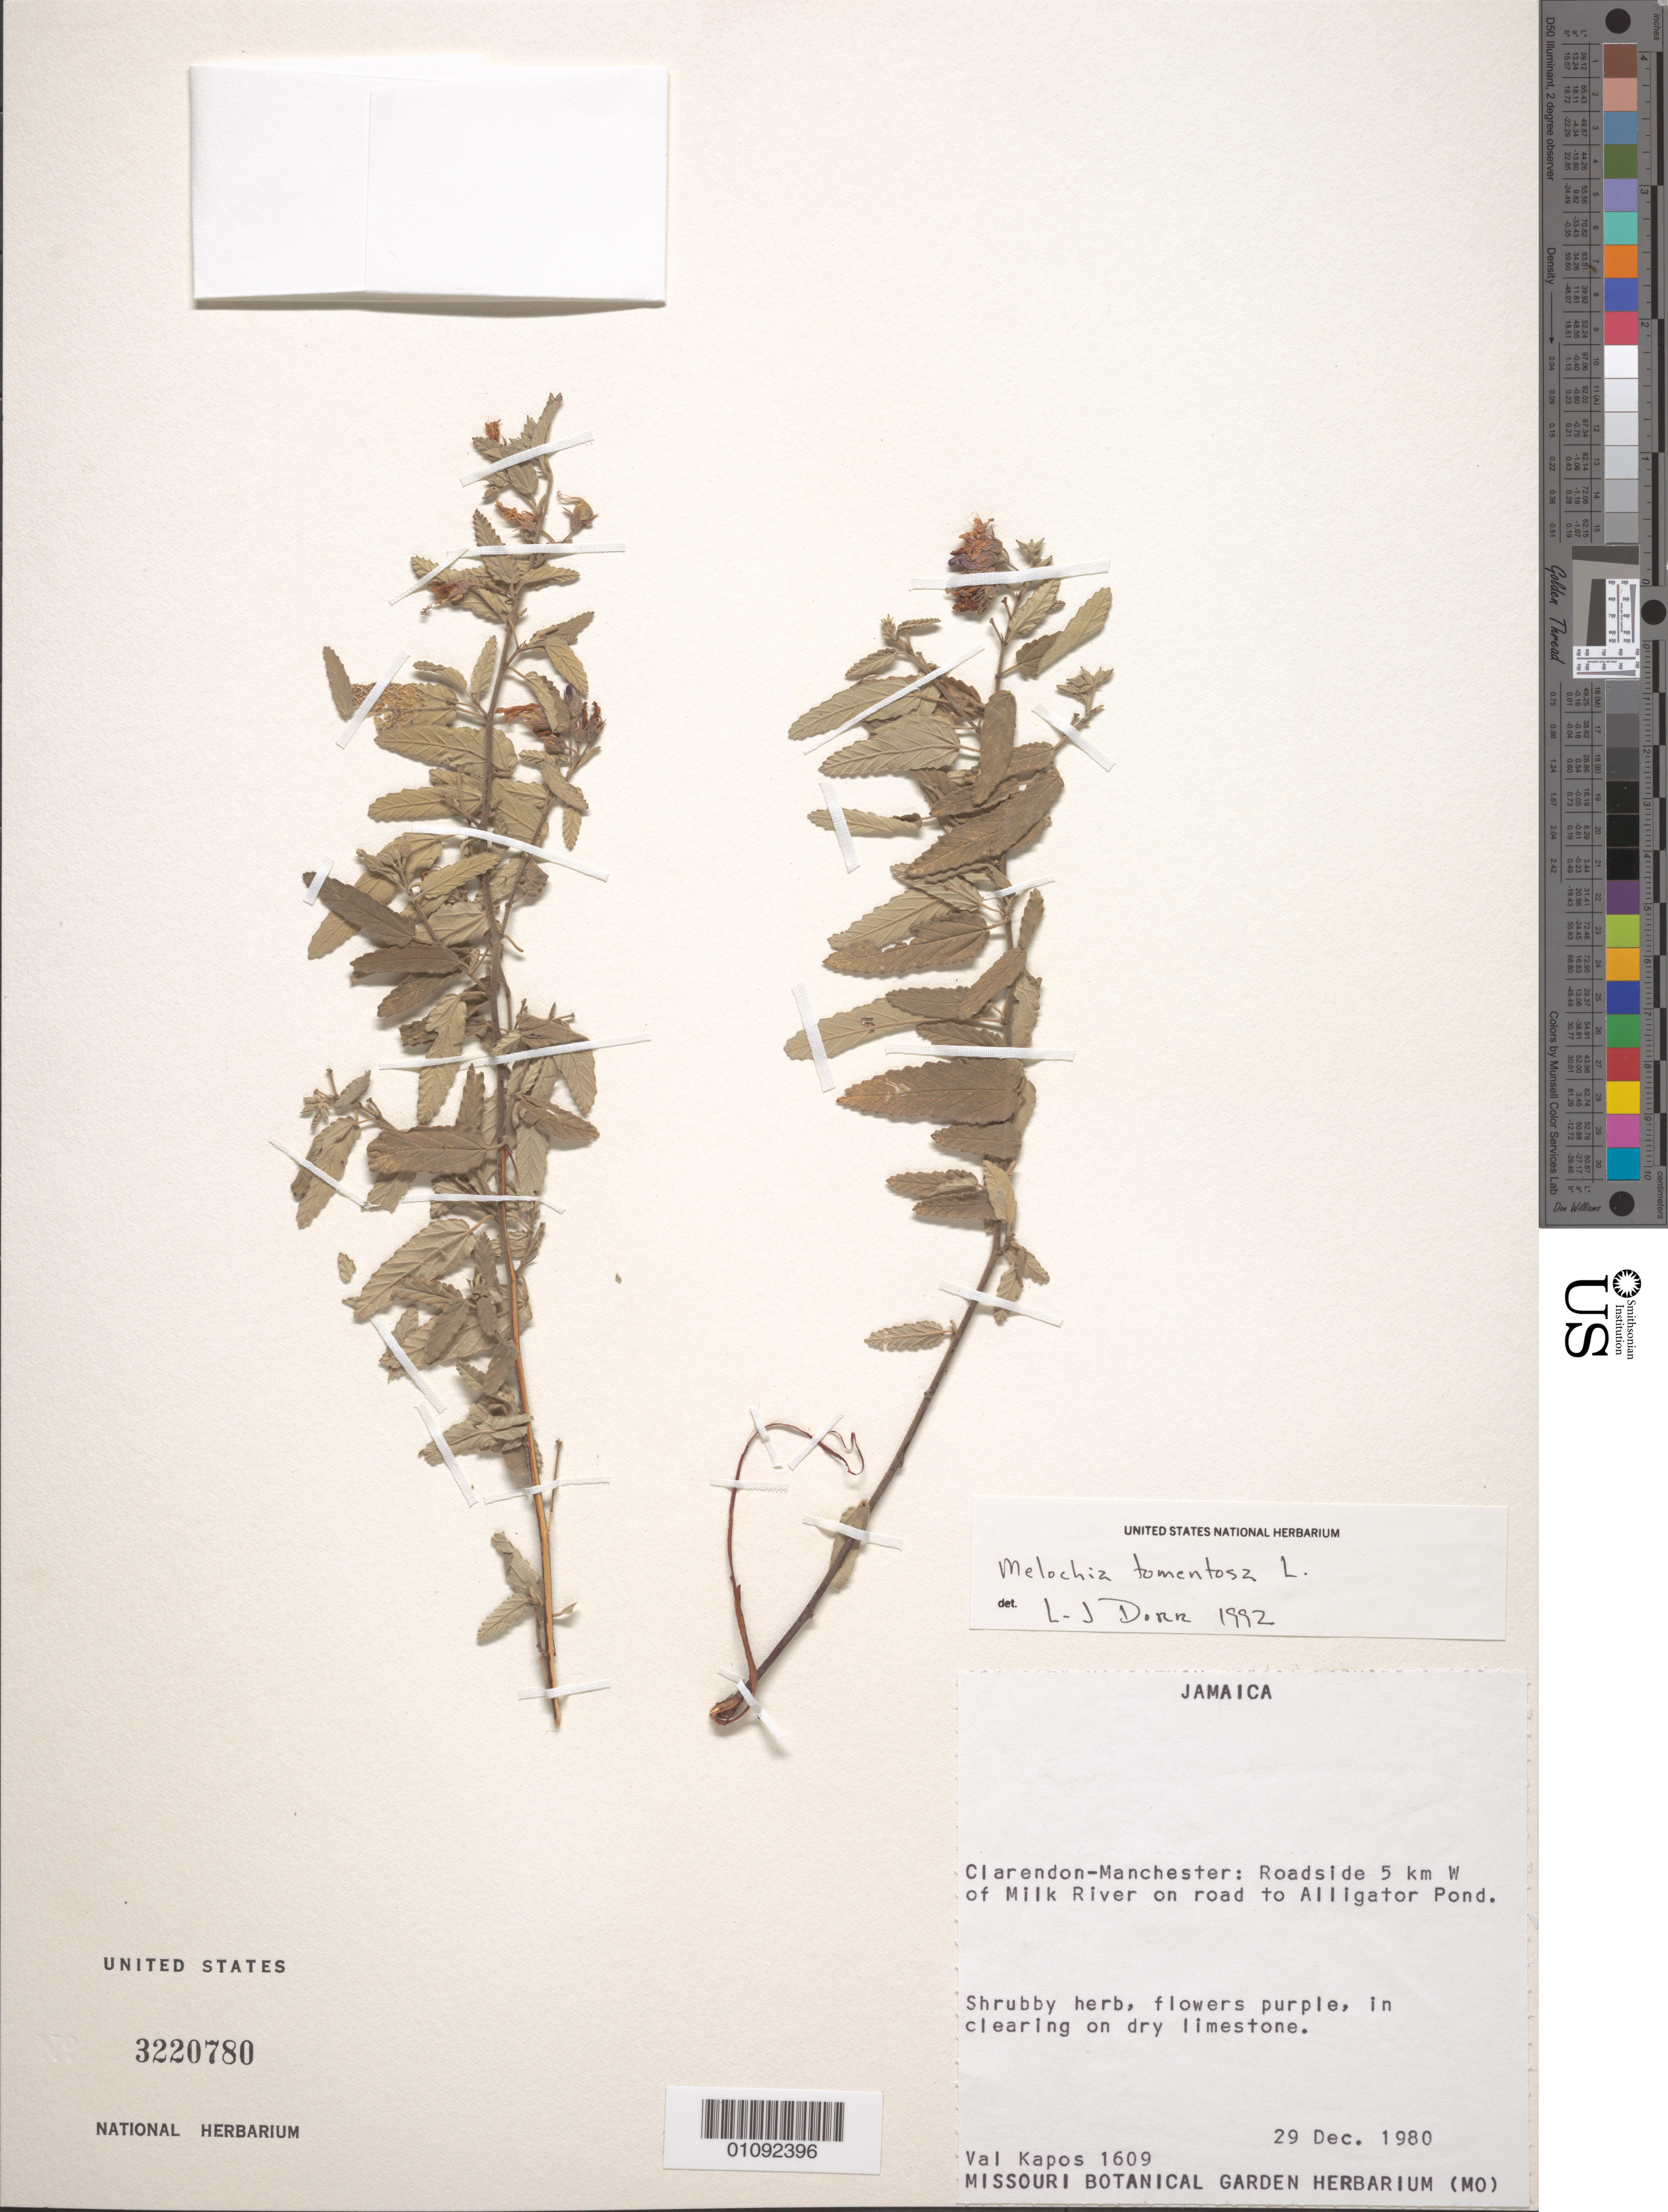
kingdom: Plantae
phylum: Tracheophyta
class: Magnoliopsida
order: Malvales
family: Malvaceae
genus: Melochia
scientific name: Melochia tomentosa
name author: L.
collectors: V. Kapos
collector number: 1609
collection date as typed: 29 Dec 1980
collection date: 1980-12-29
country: Jamaica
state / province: Manchester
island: Jamaica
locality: Clarendon-Manchester: Roadside 5 km W of Milk river on road to Alligator Pond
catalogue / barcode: US 3220780